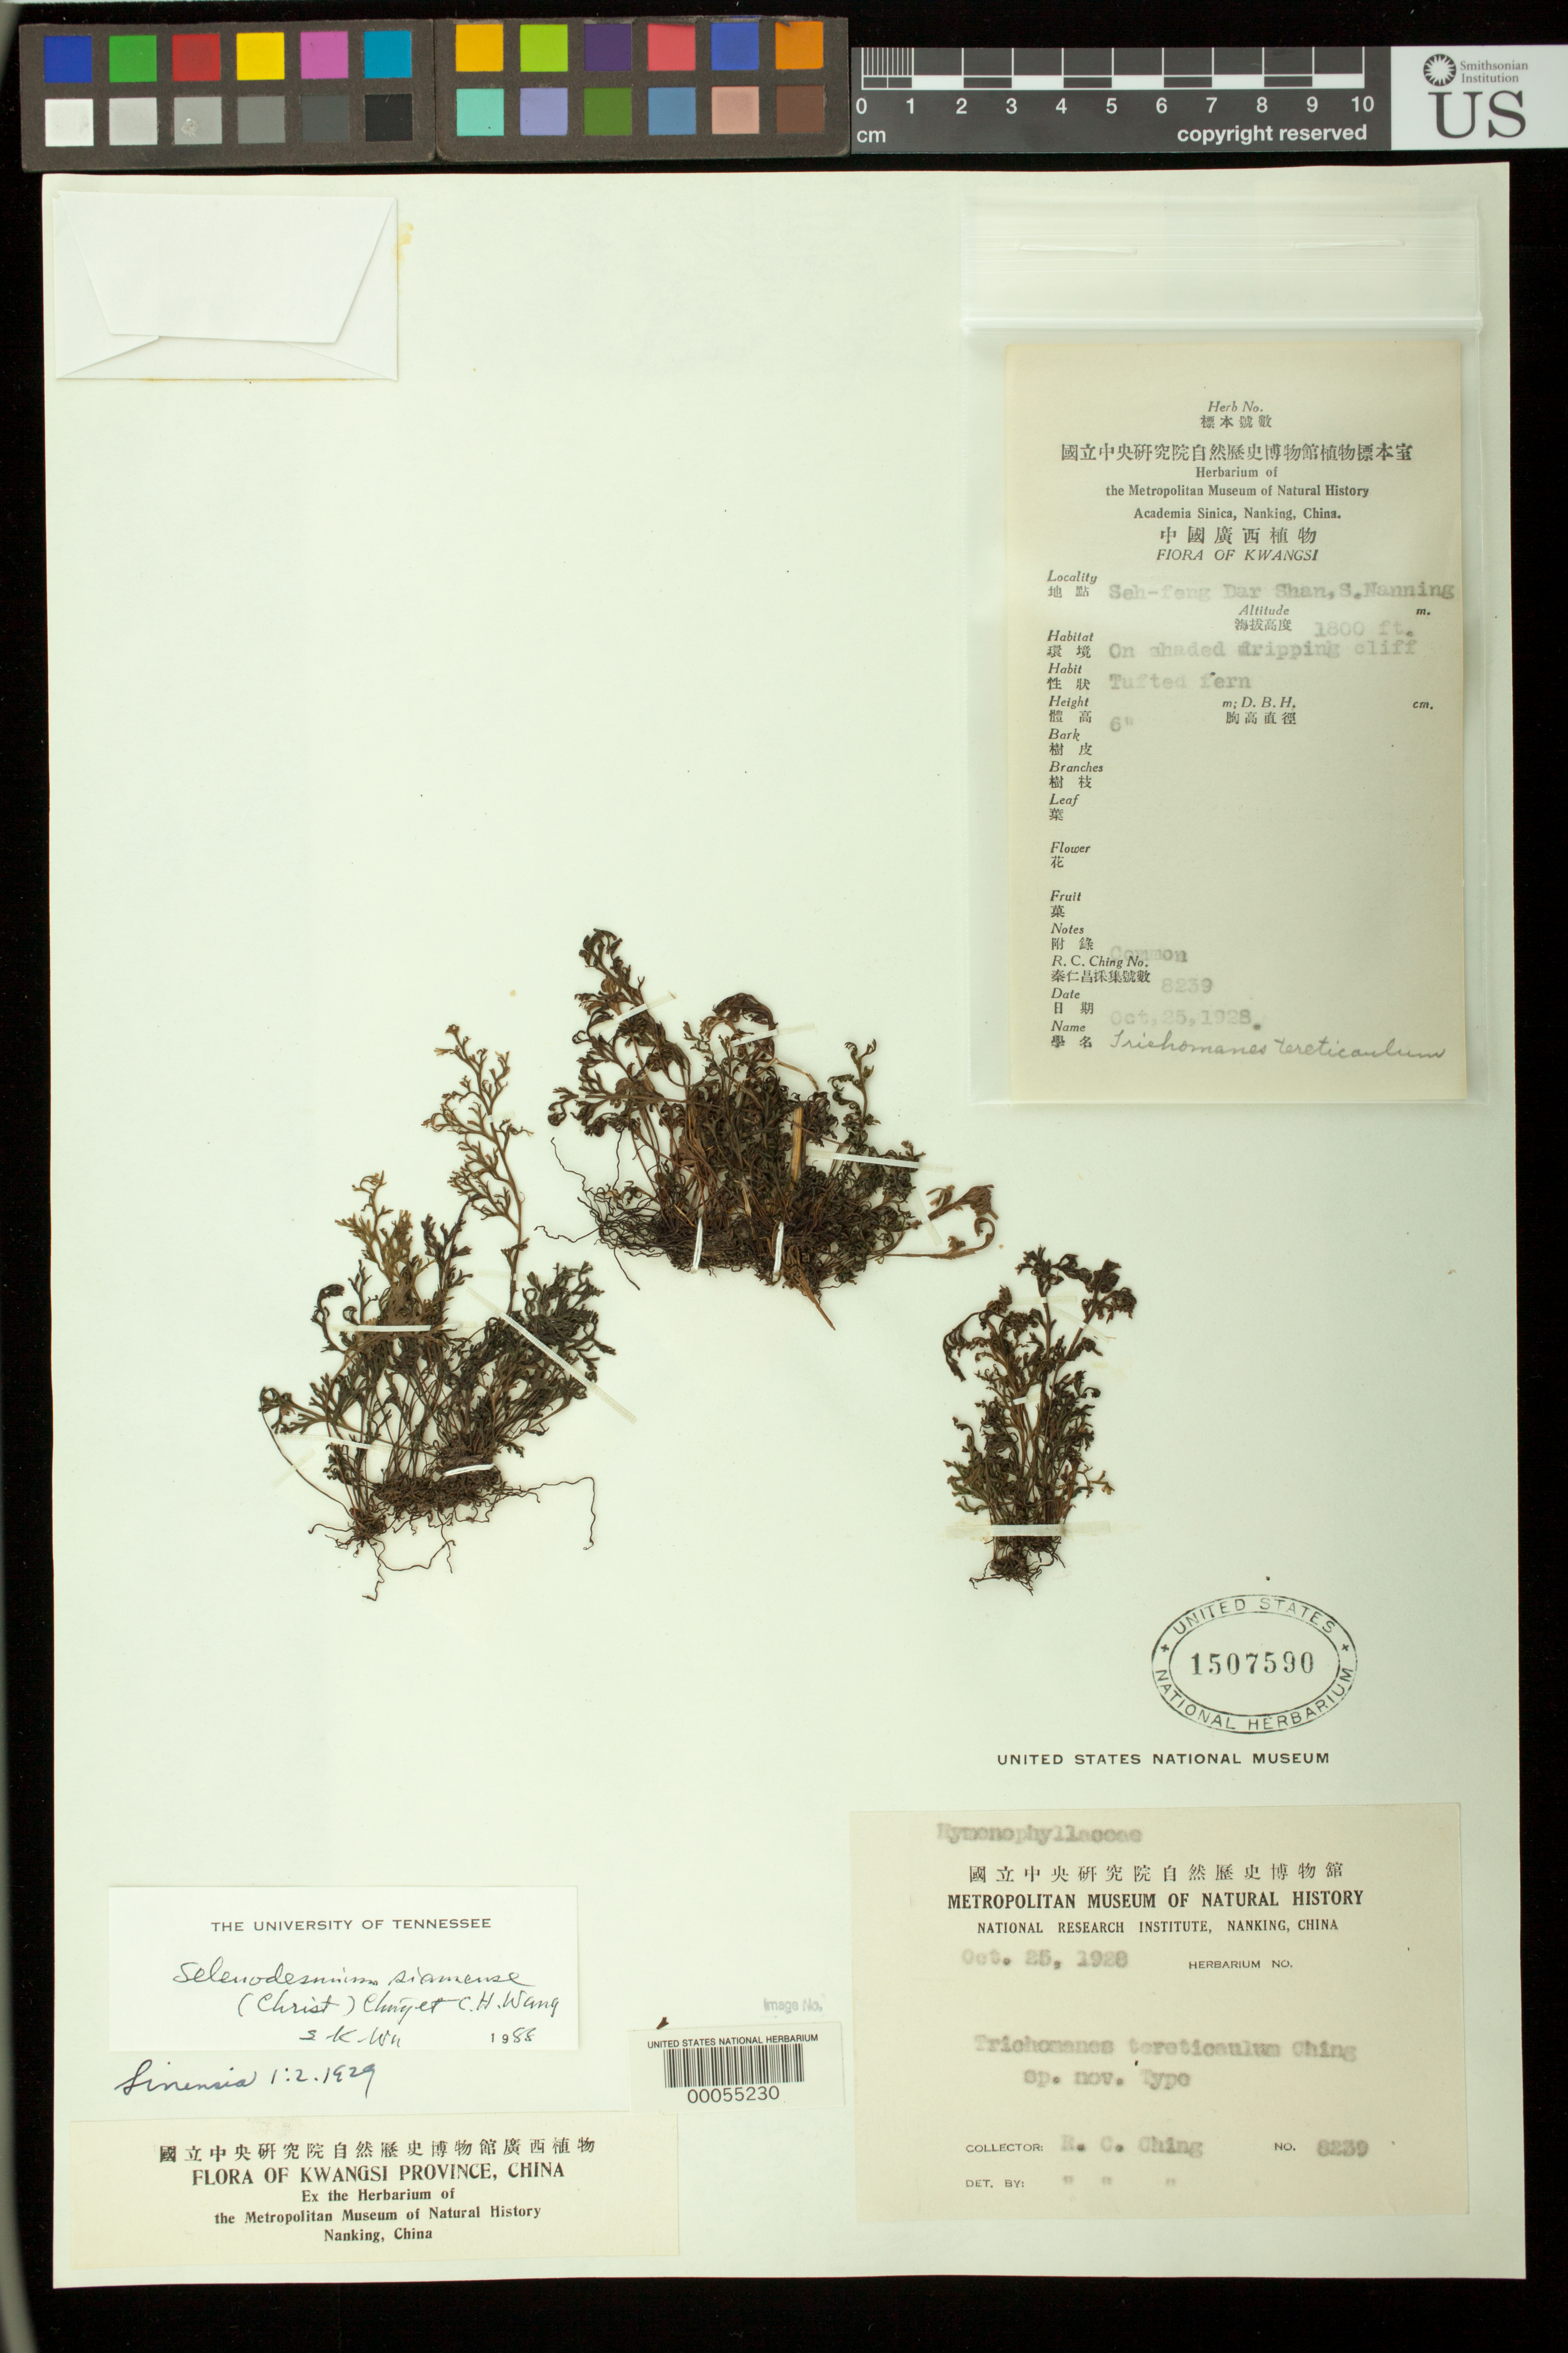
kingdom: Plantae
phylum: Tracheophyta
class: Polypodiopsida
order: Hymenophyllales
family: Hymenophyllaceae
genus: Trichomanes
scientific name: Trichomanes tereticaulum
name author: Ching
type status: Type Collection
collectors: R. C. Ching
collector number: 8239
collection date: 1928-10-25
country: China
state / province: Guangxi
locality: Kwangsi, Seh-feng Dar Shan, S. Nanning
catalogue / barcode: US 1507590